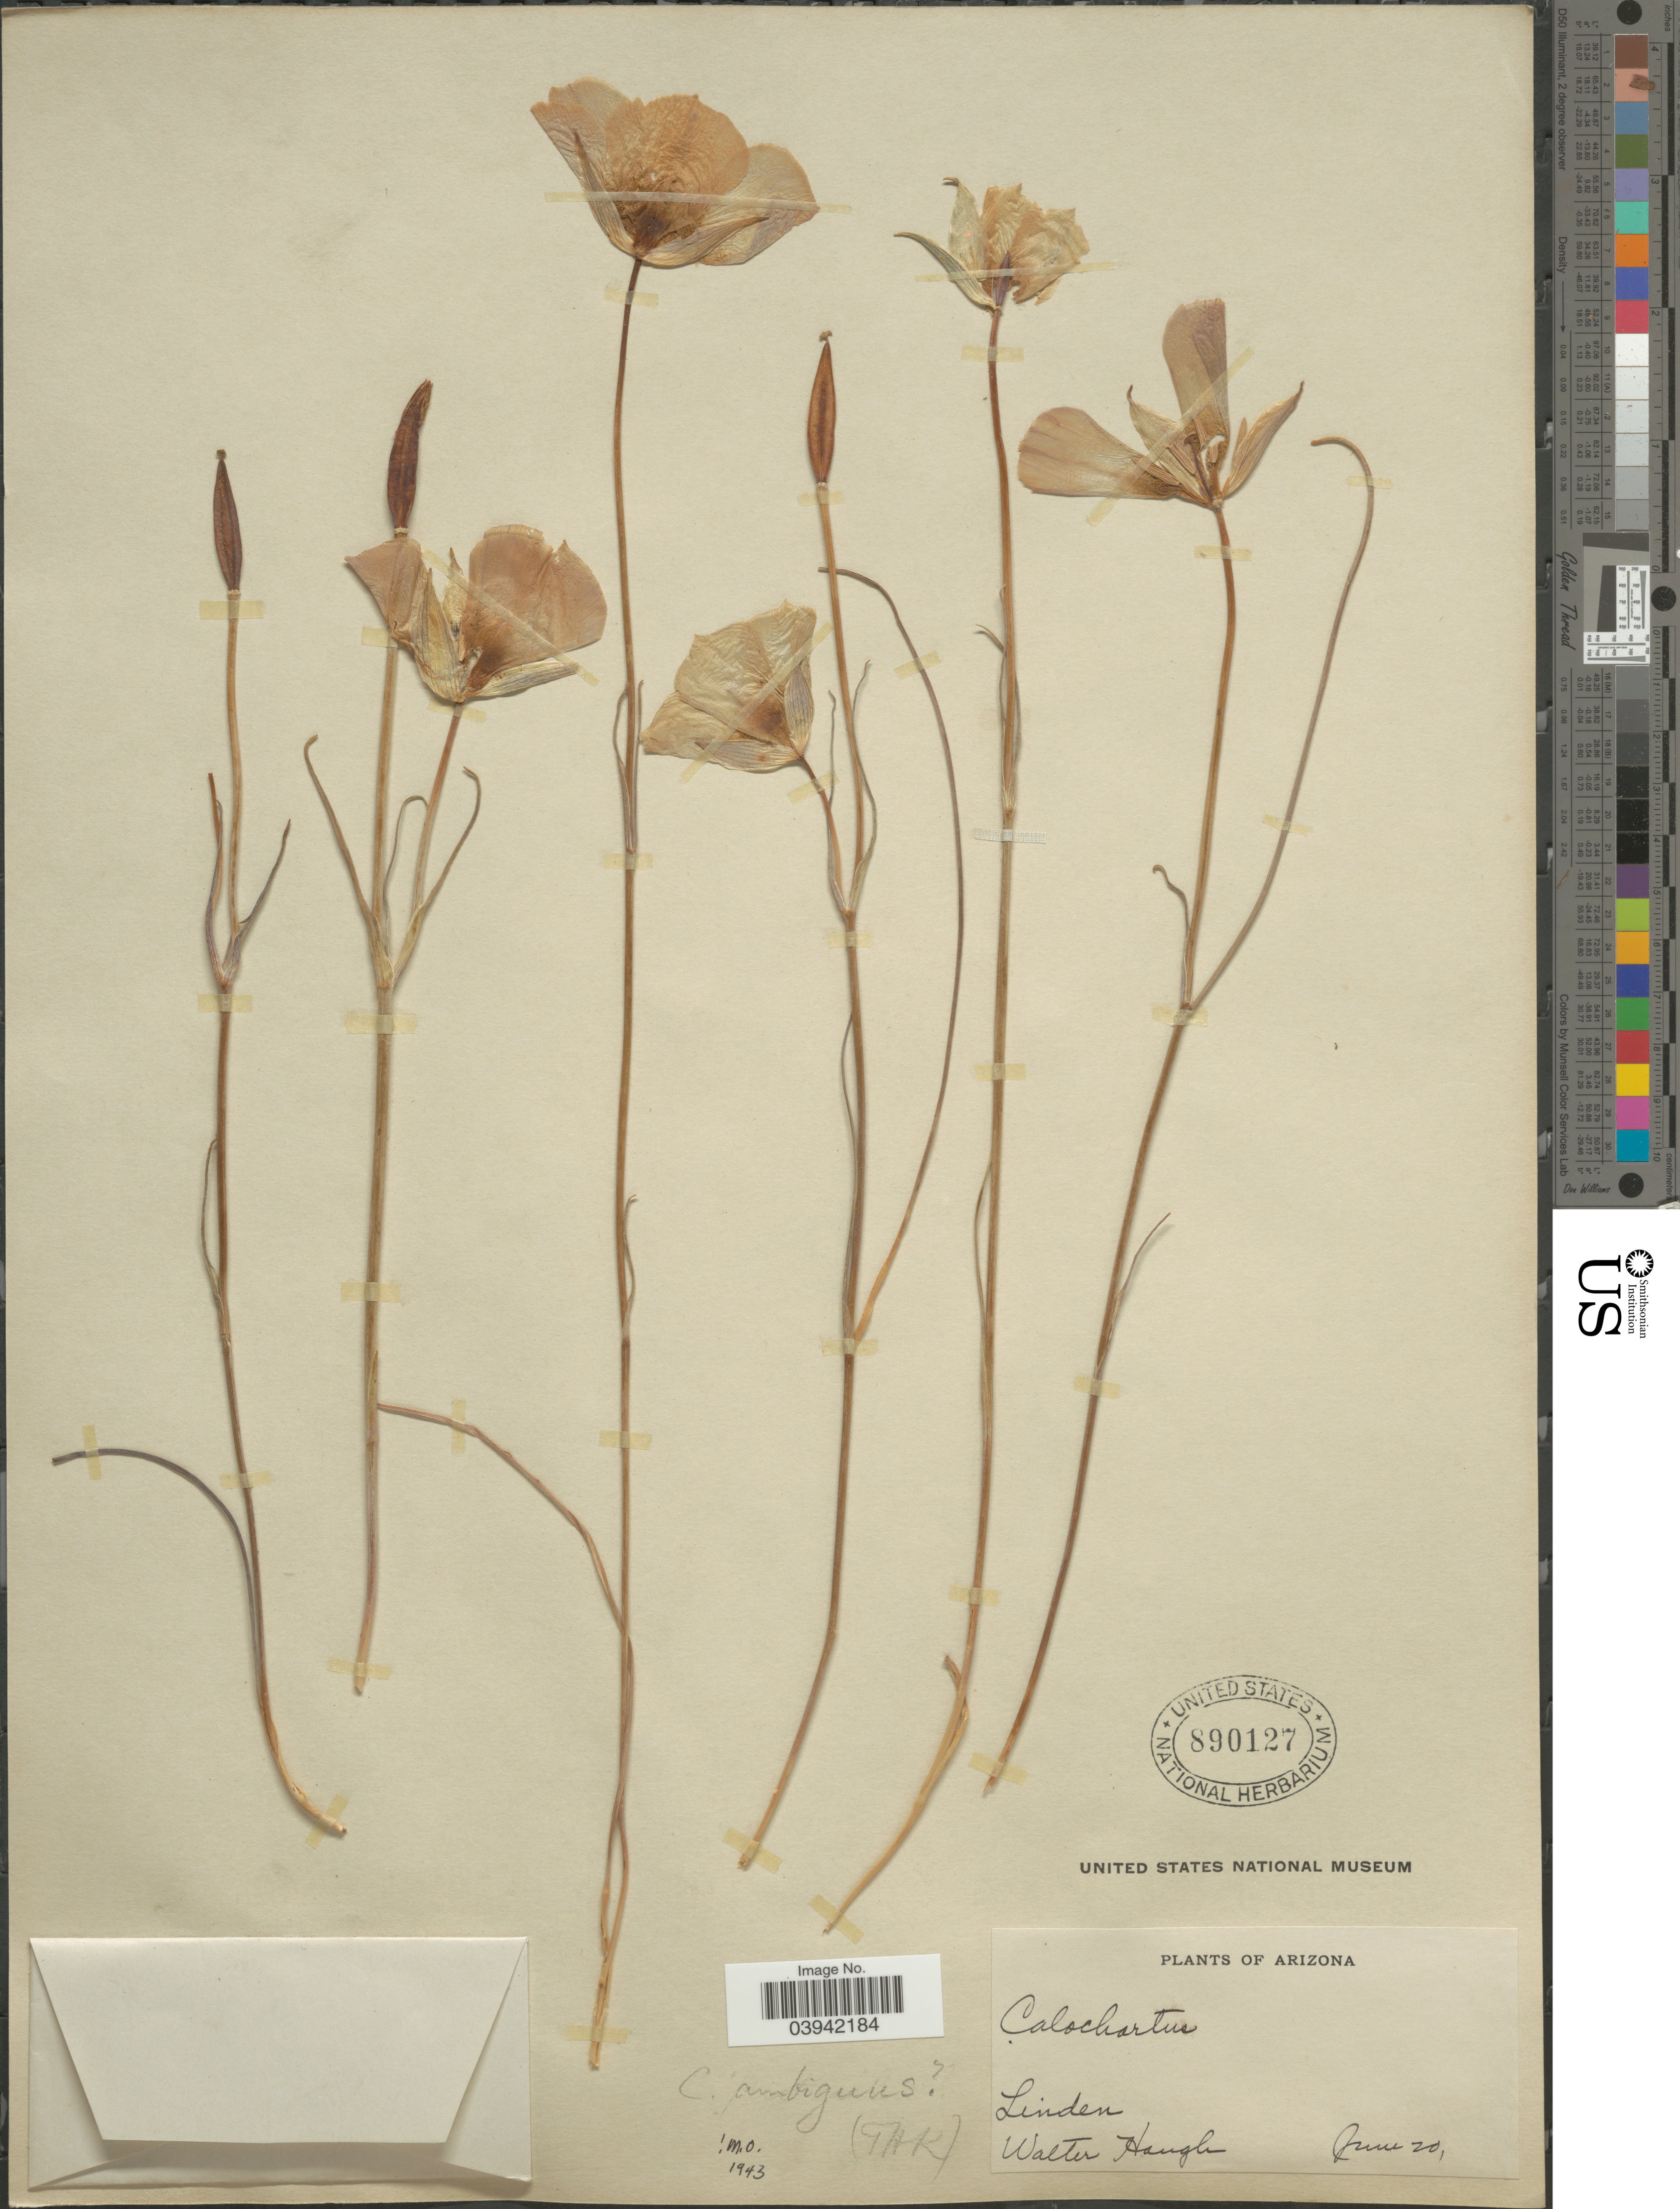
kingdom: Plantae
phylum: Tracheophyta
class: Liliopsida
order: Liliales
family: Liliaceae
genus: Calochortus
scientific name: Calochortus ambiguus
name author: (M.E. Jones) Ownbey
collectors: W. Haugh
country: United States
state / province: Arizona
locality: Linden.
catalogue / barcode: US 890127